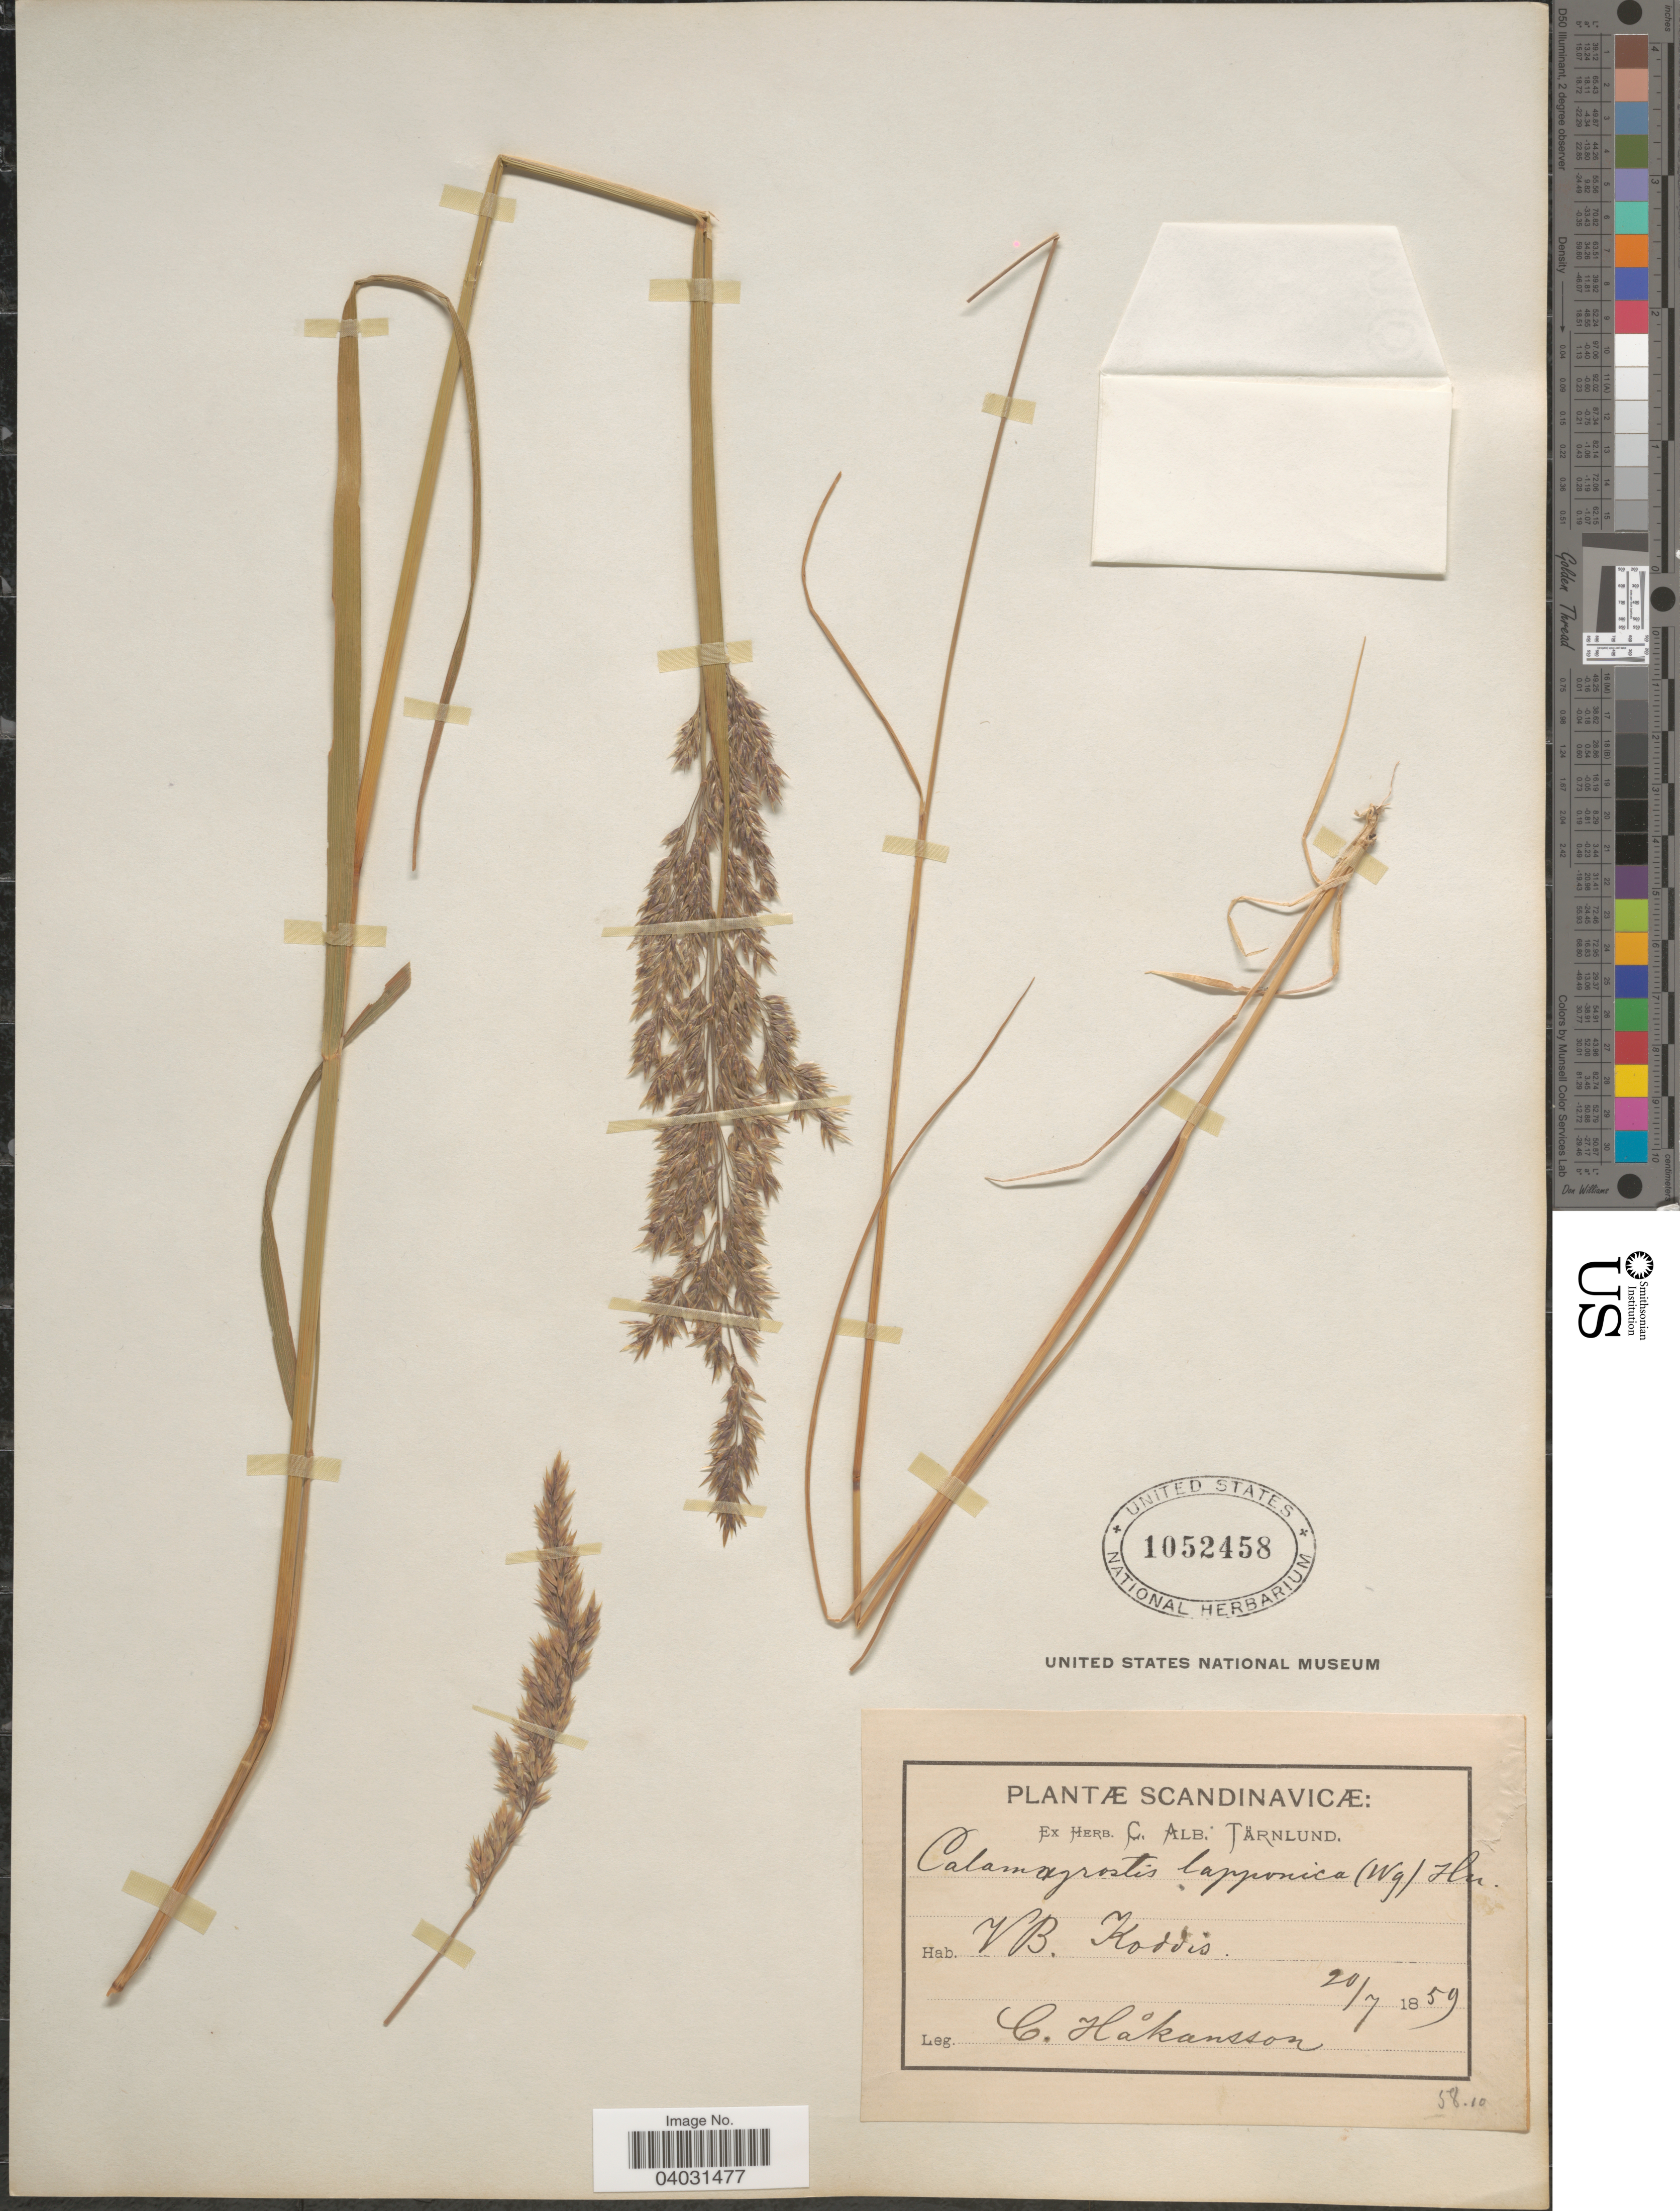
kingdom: Plantae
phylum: Tracheophyta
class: Liliopsida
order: Poales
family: Poaceae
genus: Calamagrostis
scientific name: Calamagrostis lapponica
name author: (Wahlenb.) Hartm.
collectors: C. Håkansson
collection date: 1859-07-20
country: Sweden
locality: Scandinavicæ. VB. Koddis.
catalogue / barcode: US 1052458